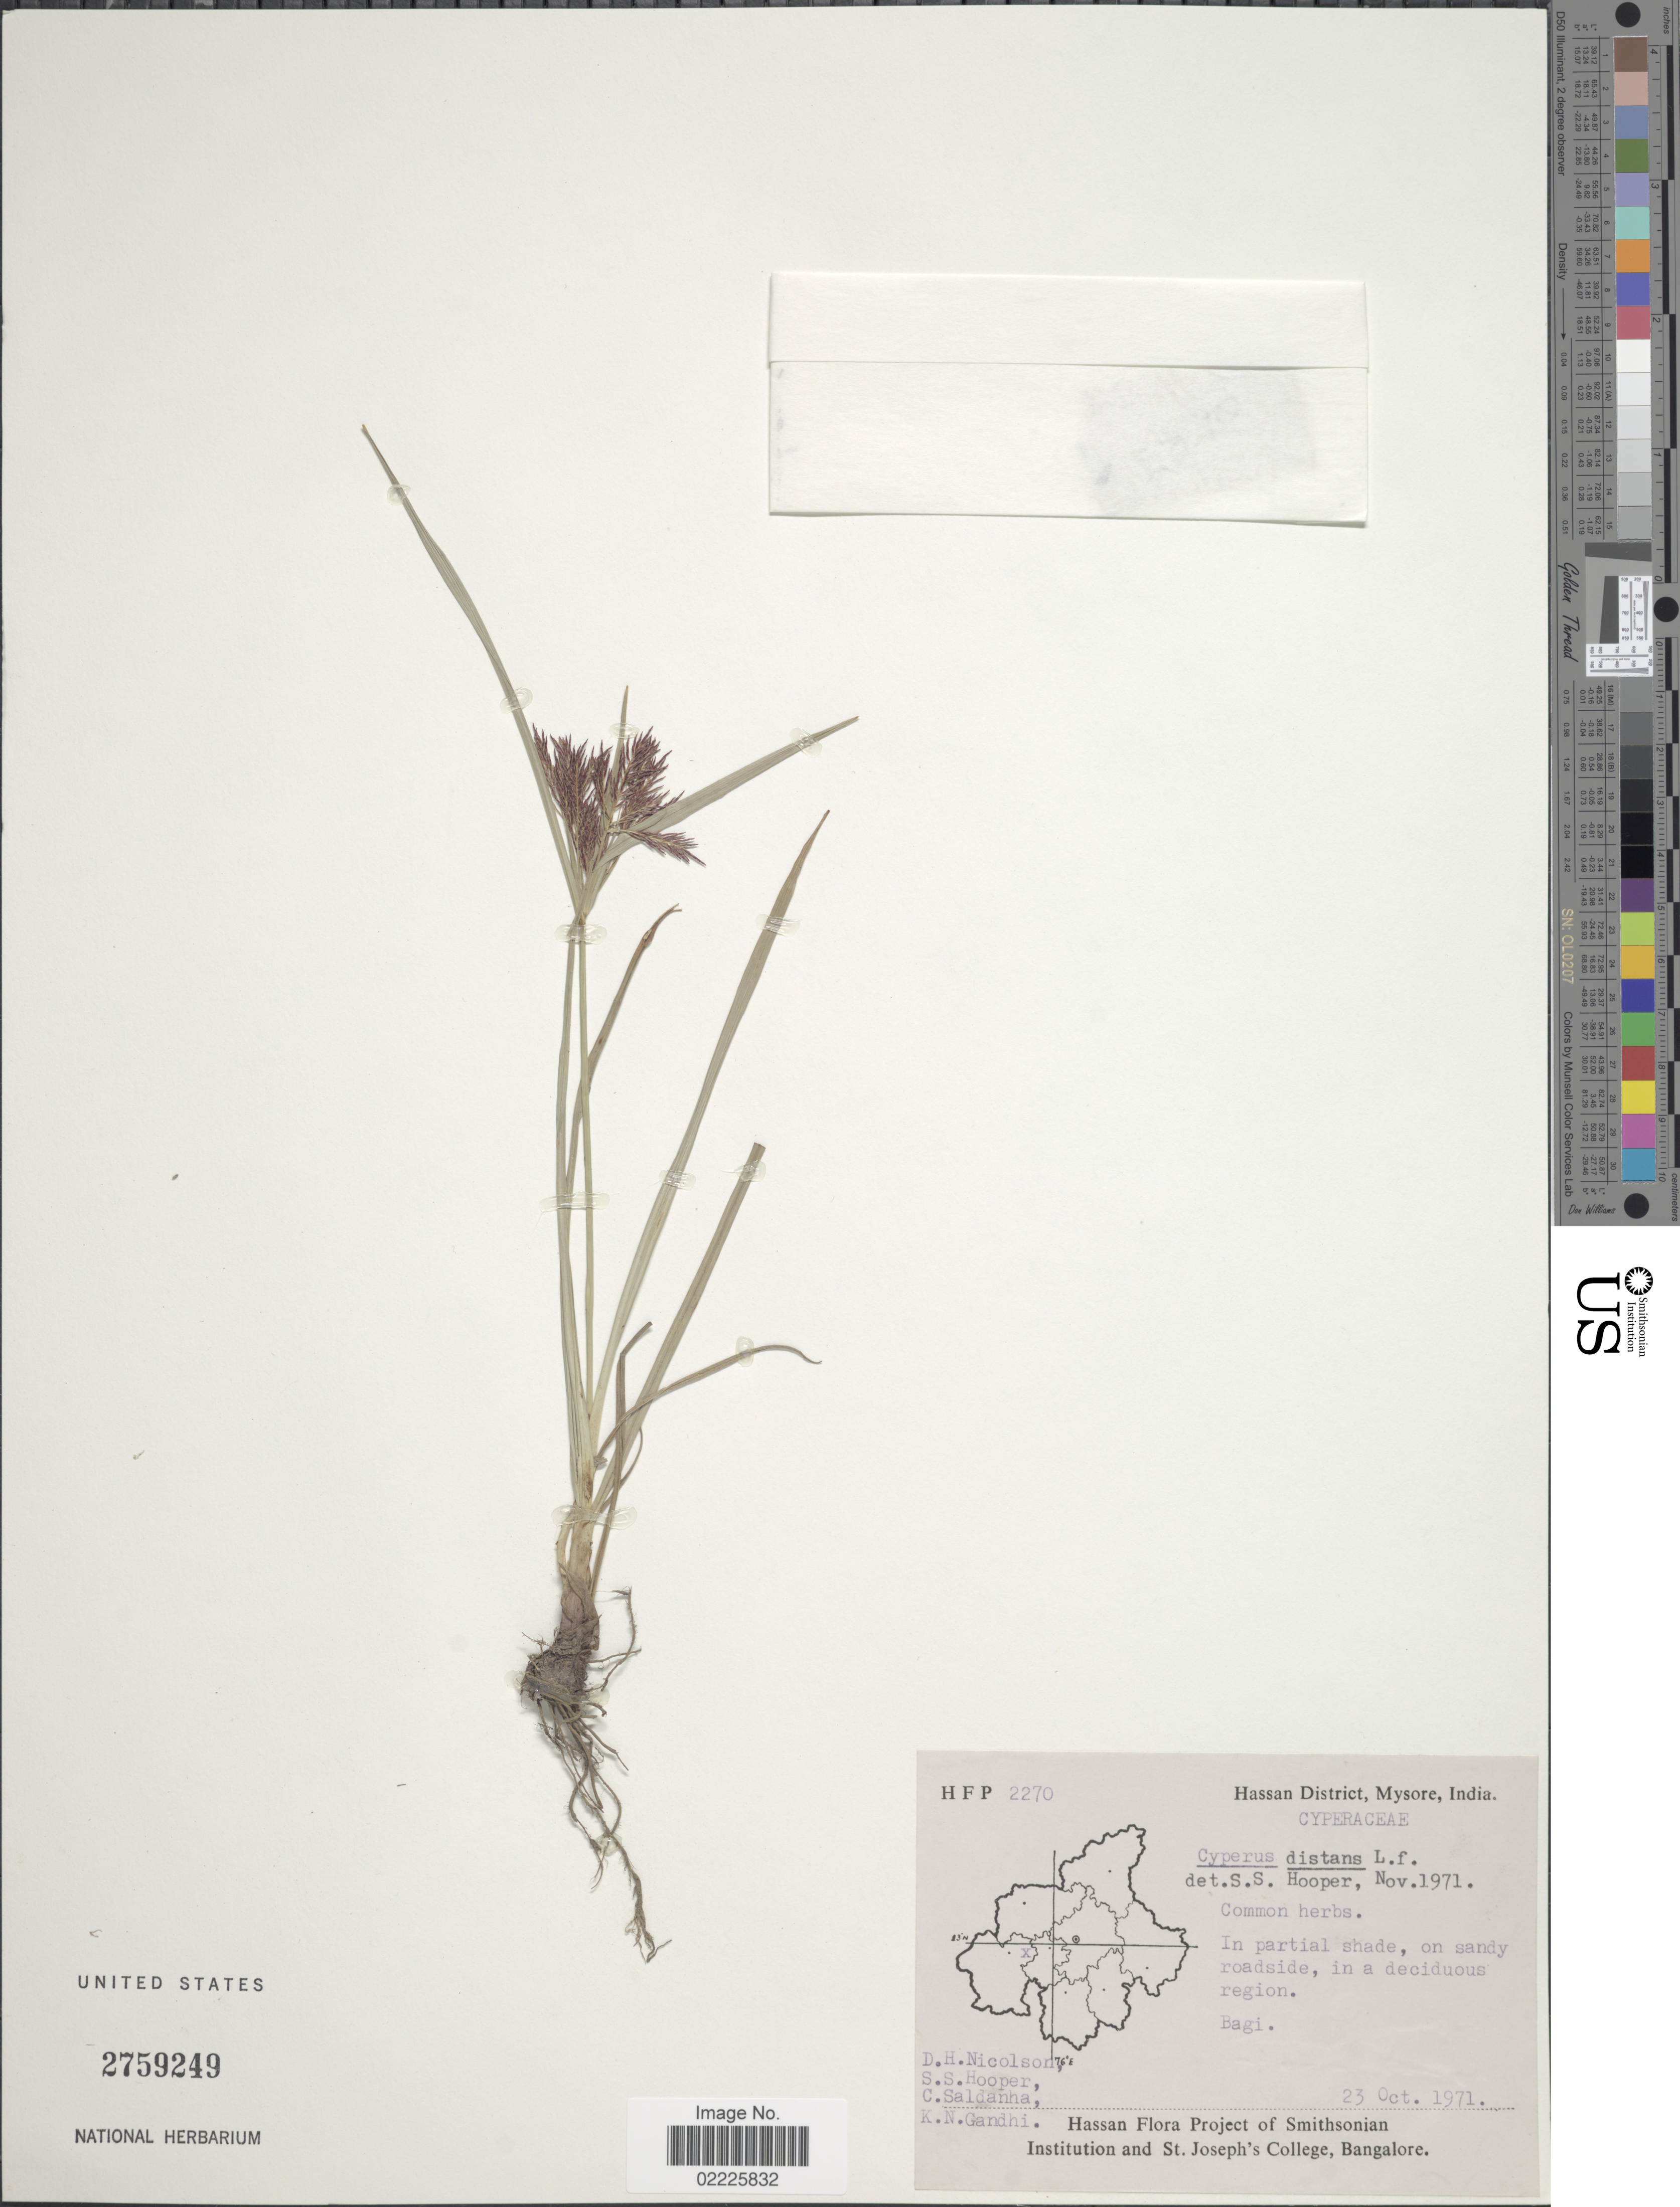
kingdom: Plantae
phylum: Tracheophyta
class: Liliopsida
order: Poales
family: Cyperaceae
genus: Cyperus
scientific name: Cyperus distans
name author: L. f.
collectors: D. H. Nicolson, S. S. Hooper, C. Saldanha & K. N. Gandhi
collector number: HFP 2270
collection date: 1971-10-23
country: India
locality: Hassan District, Mysore, Bagi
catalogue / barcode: US 2759249